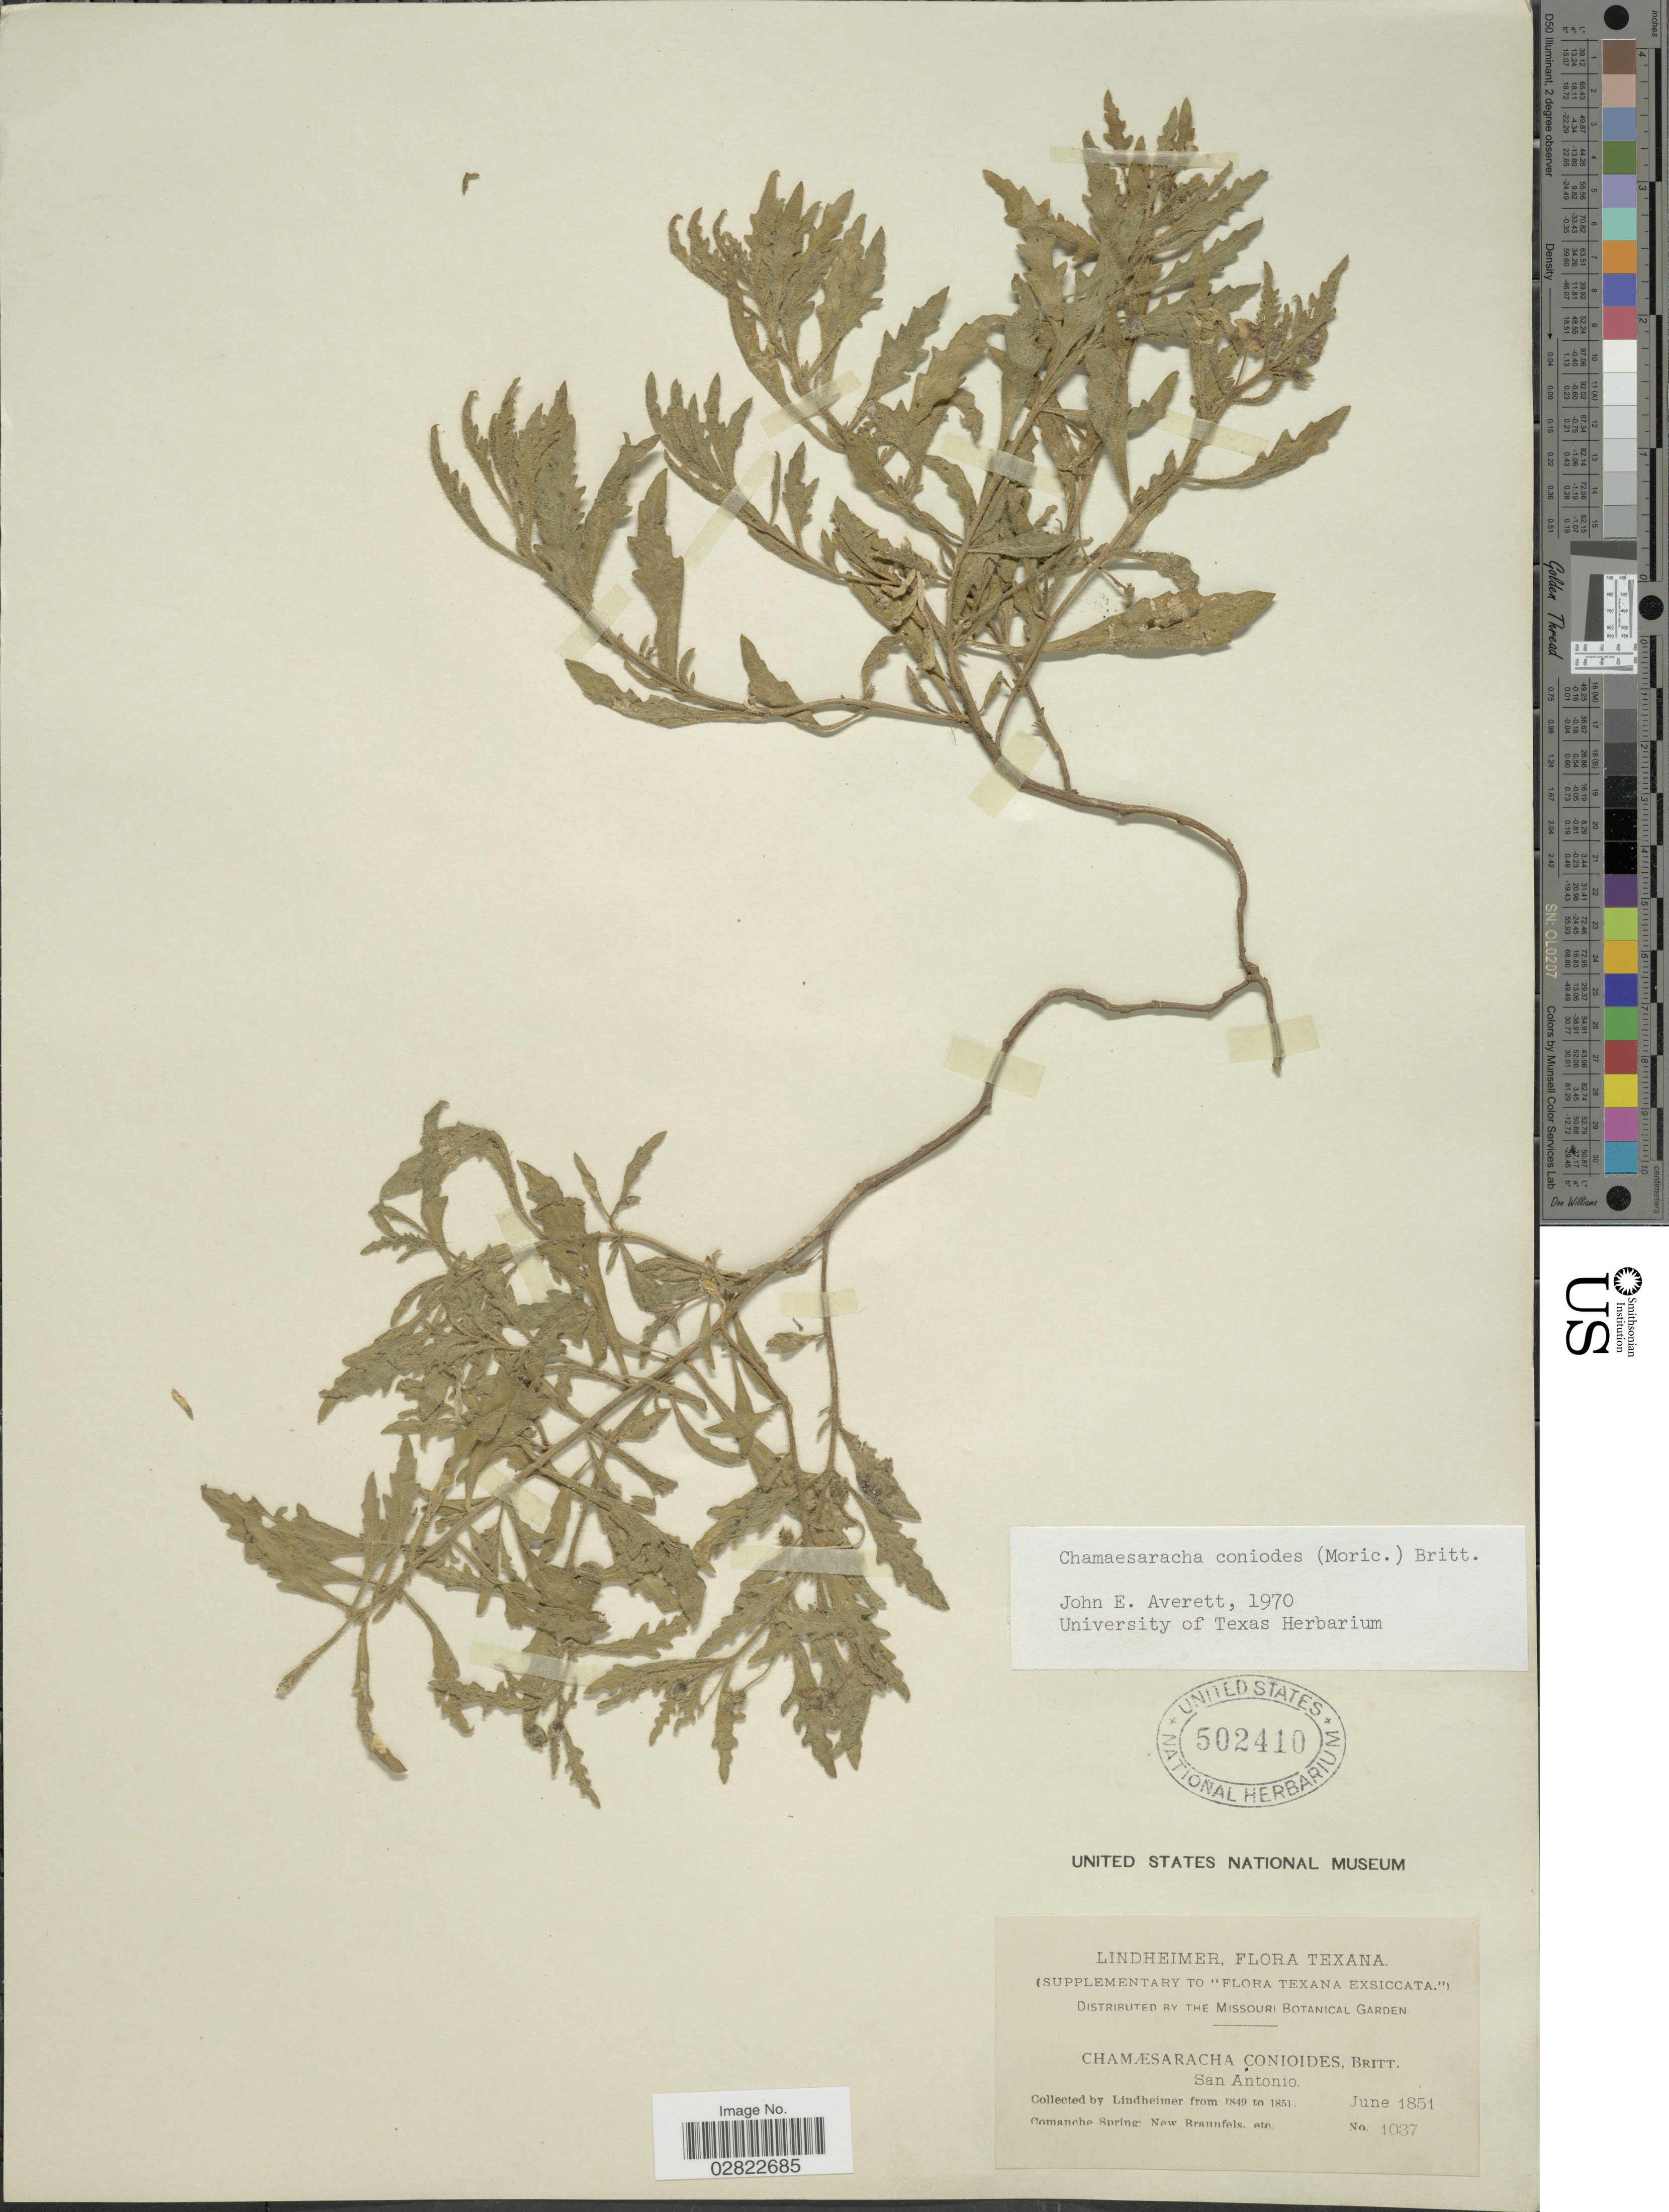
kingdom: Plantae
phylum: Tracheophyta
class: Magnoliopsida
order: Solanales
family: Solanaceae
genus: Chamaesaracha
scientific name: Chamaesaracha coniodes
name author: (Moric. ex Dunal) Britton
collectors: -. Lindheimer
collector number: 1037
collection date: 1851-06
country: United States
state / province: Texas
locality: San Antonio. Comanche: New Braunfels. etc [unsure placement]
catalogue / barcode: US 502410